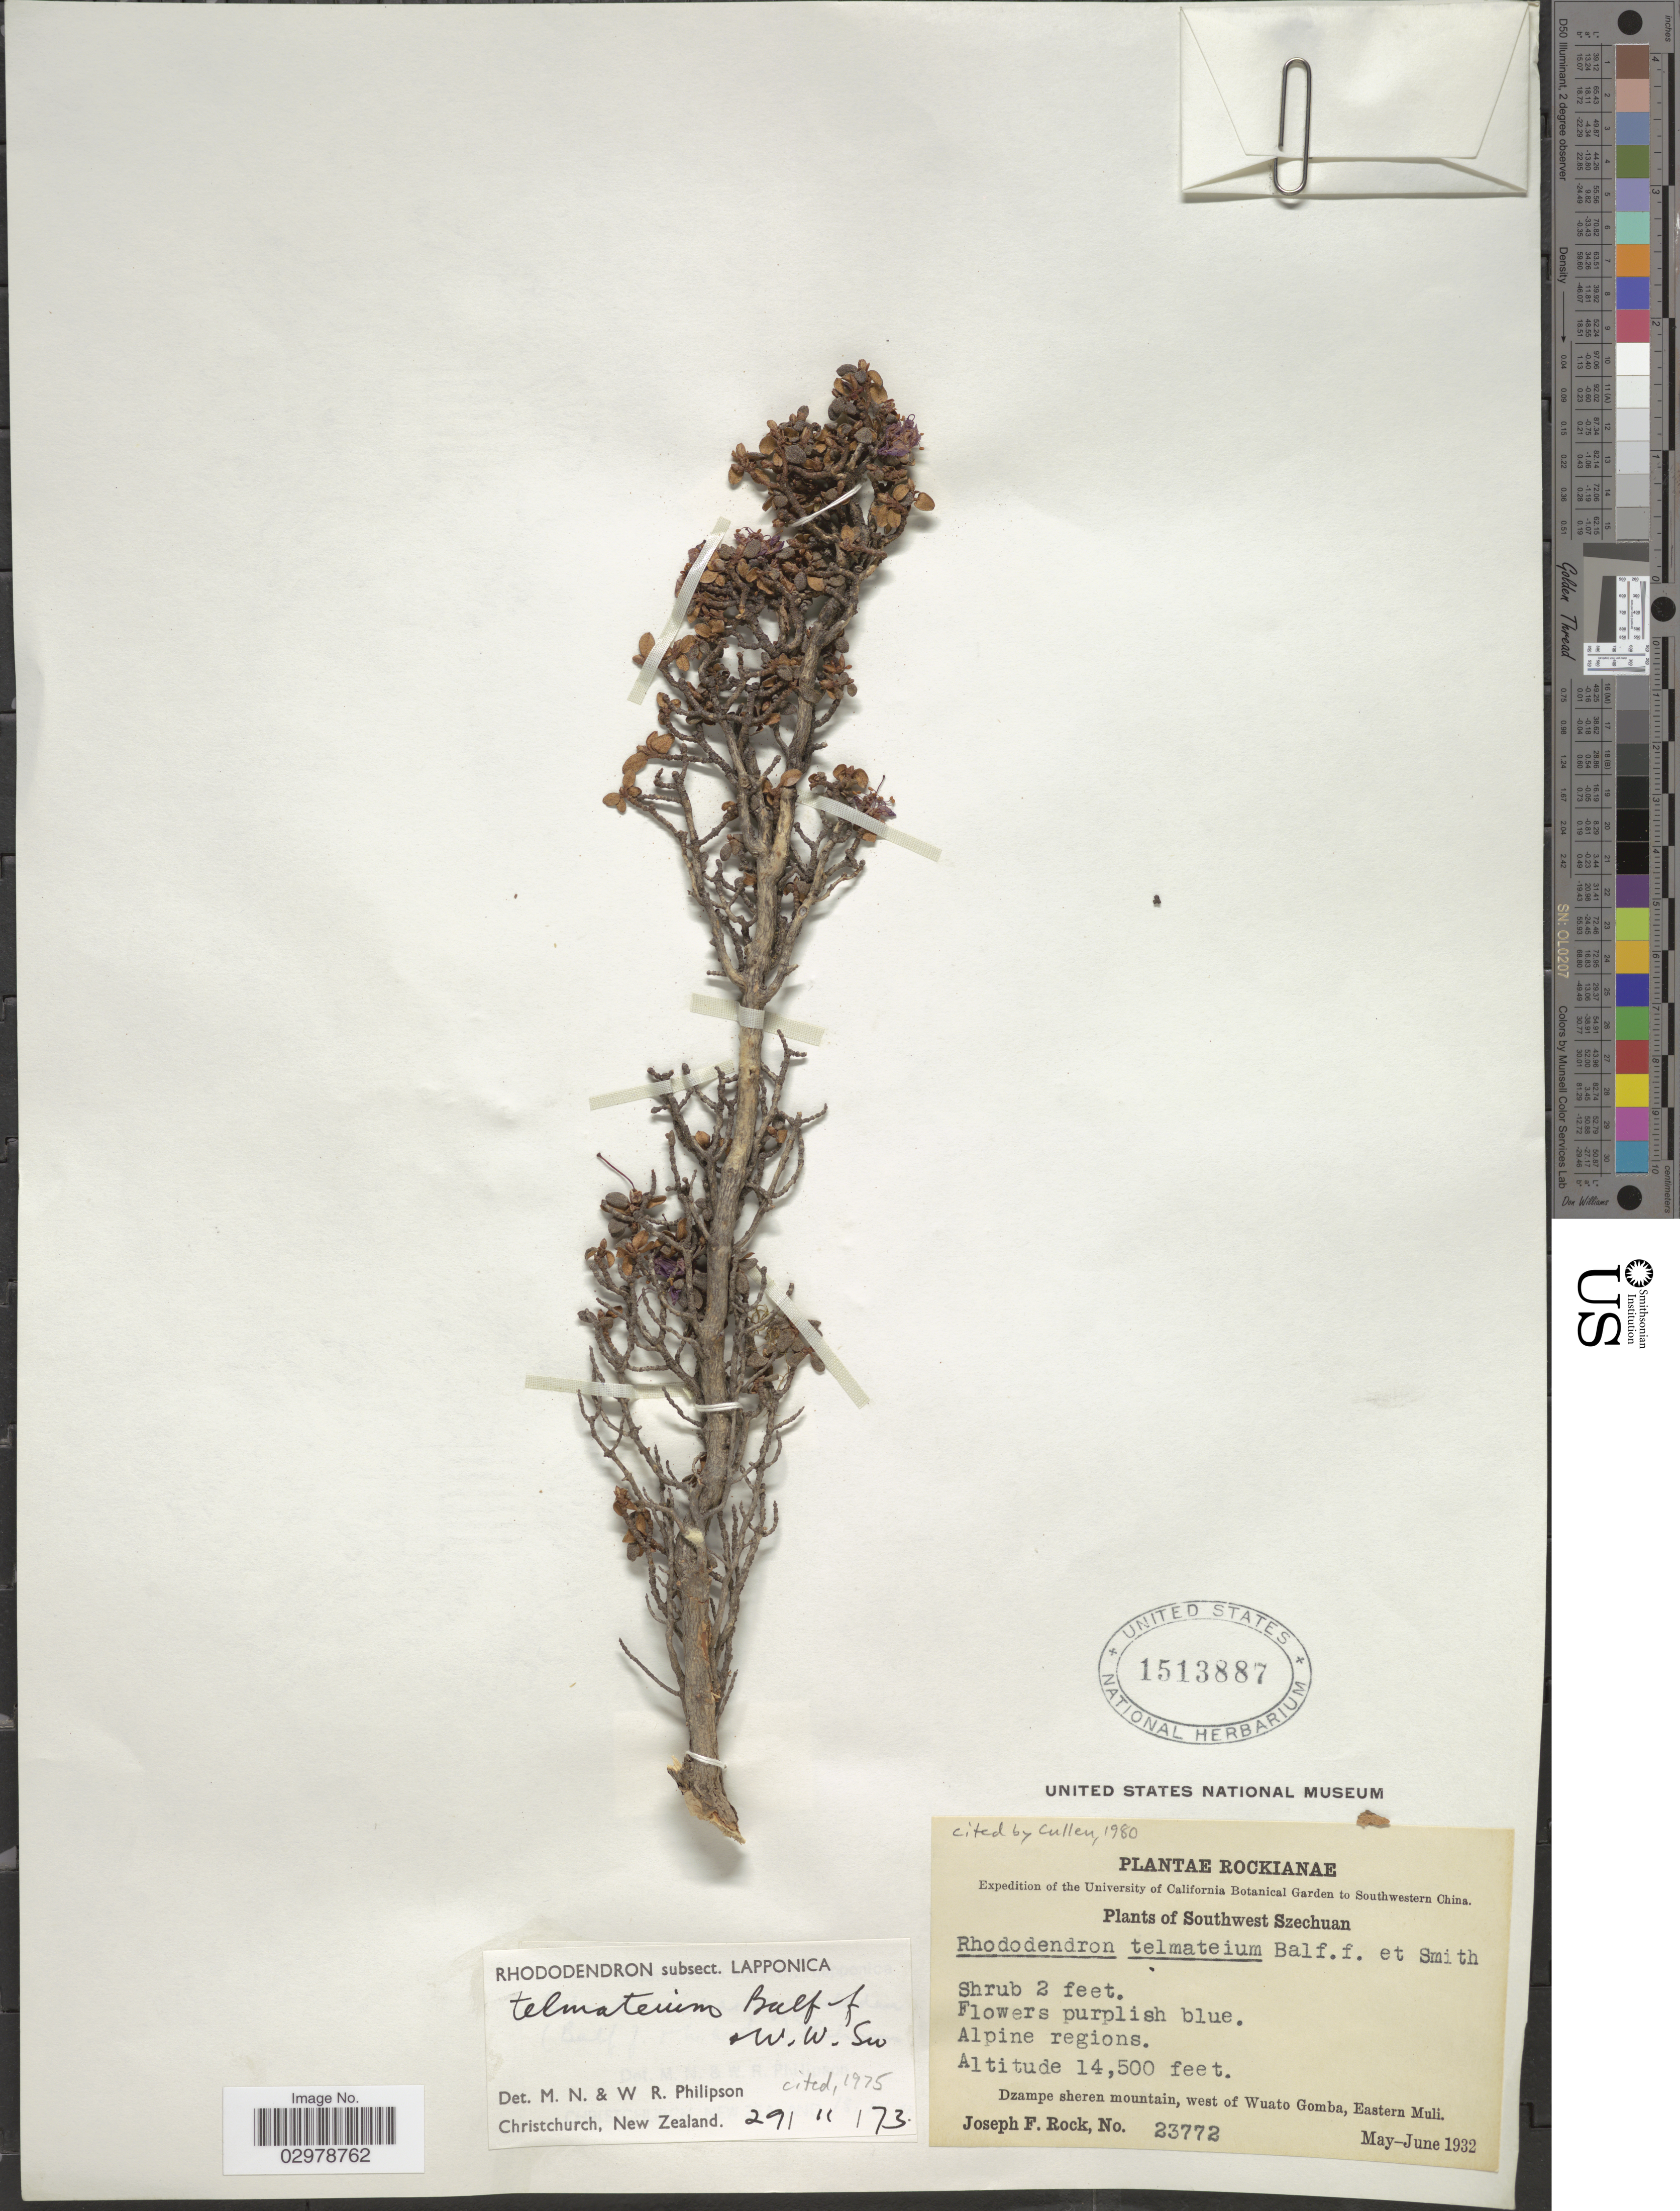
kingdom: Plantae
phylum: Tracheophyta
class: Magnoliopsida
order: Ericales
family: Ericaceae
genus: Rhododendron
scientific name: Rhododendron telmateium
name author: Balf. f. & W.W. Sm.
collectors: J. F. Rock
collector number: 23772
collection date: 1932-05/1932-06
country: China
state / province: Sichuan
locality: Southwest Szechuan. Dzampe sheren mountain, west of Wuato Gomba, Eastern Muli. Southwestern China.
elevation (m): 4420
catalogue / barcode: US 1513887